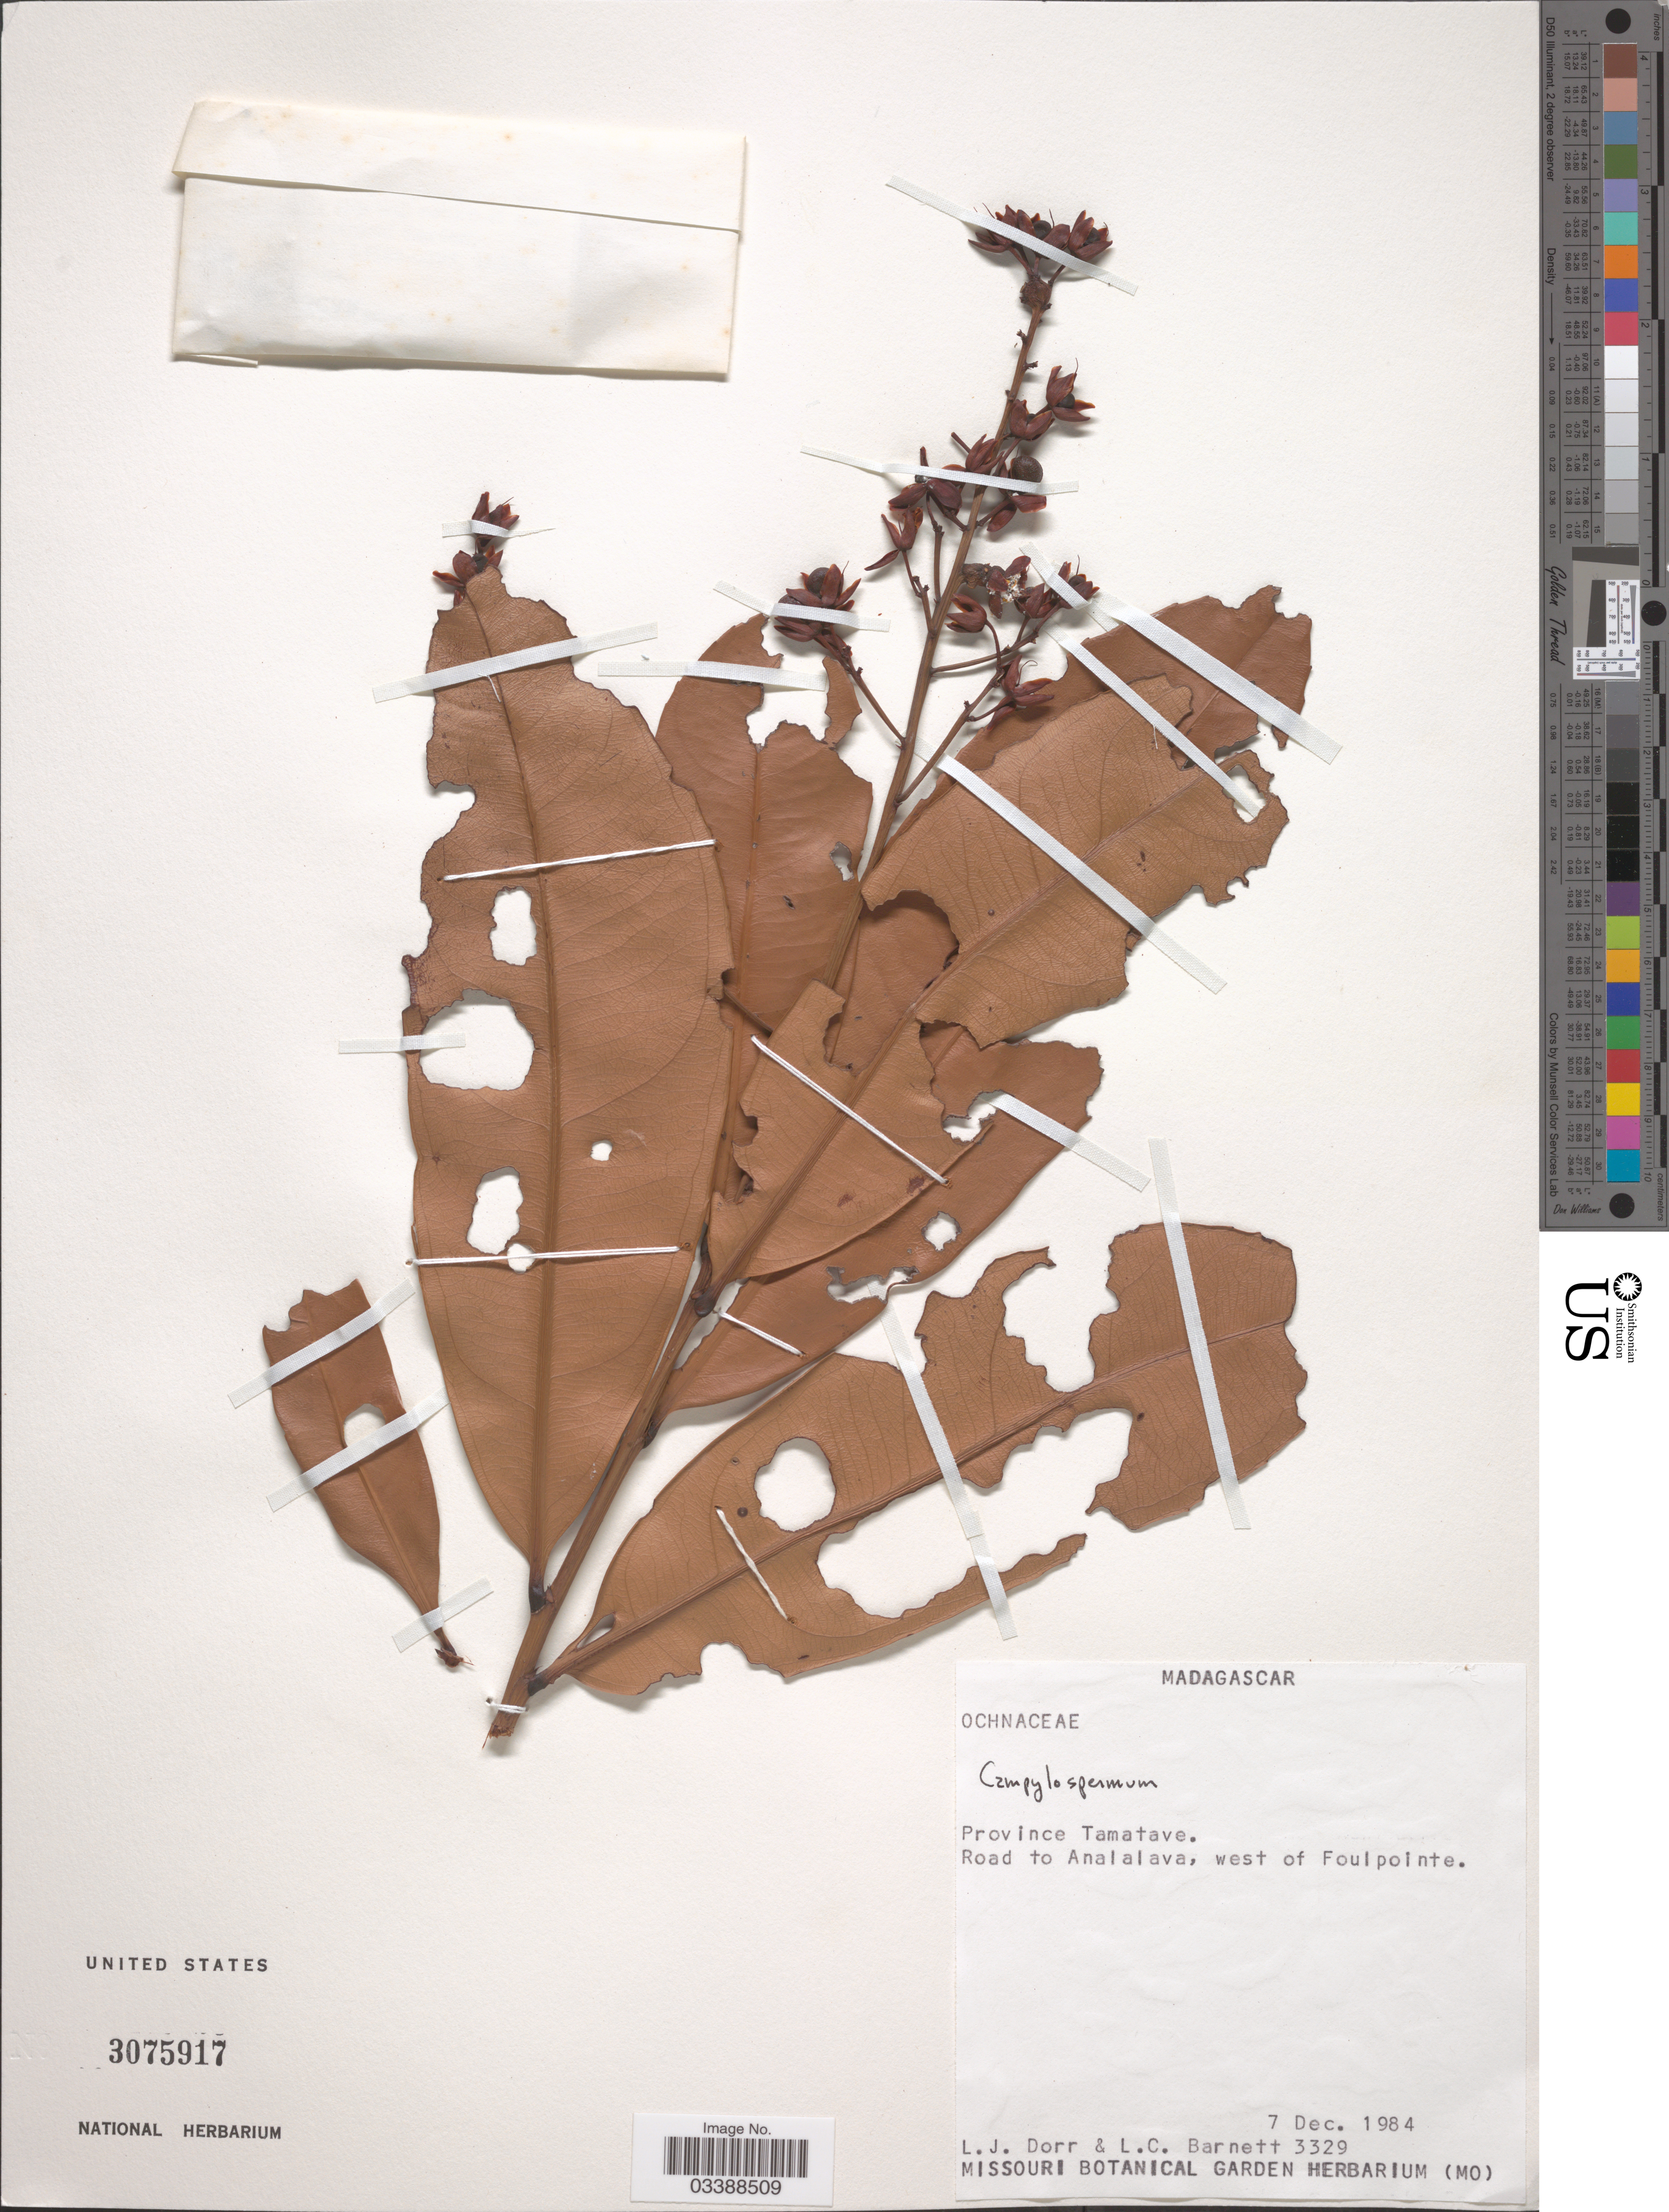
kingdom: Plantae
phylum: Tracheophyta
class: Magnoliopsida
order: Malpighiales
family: Ochnaceae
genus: Campylospermum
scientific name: Campylospermum sp.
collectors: L. J. Dorr & L. C. Barnett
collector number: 3329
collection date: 1984-12-07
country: Madagascar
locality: Province Tamatave. Road to Analalava, west of Foulpointe.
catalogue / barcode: US 3075917